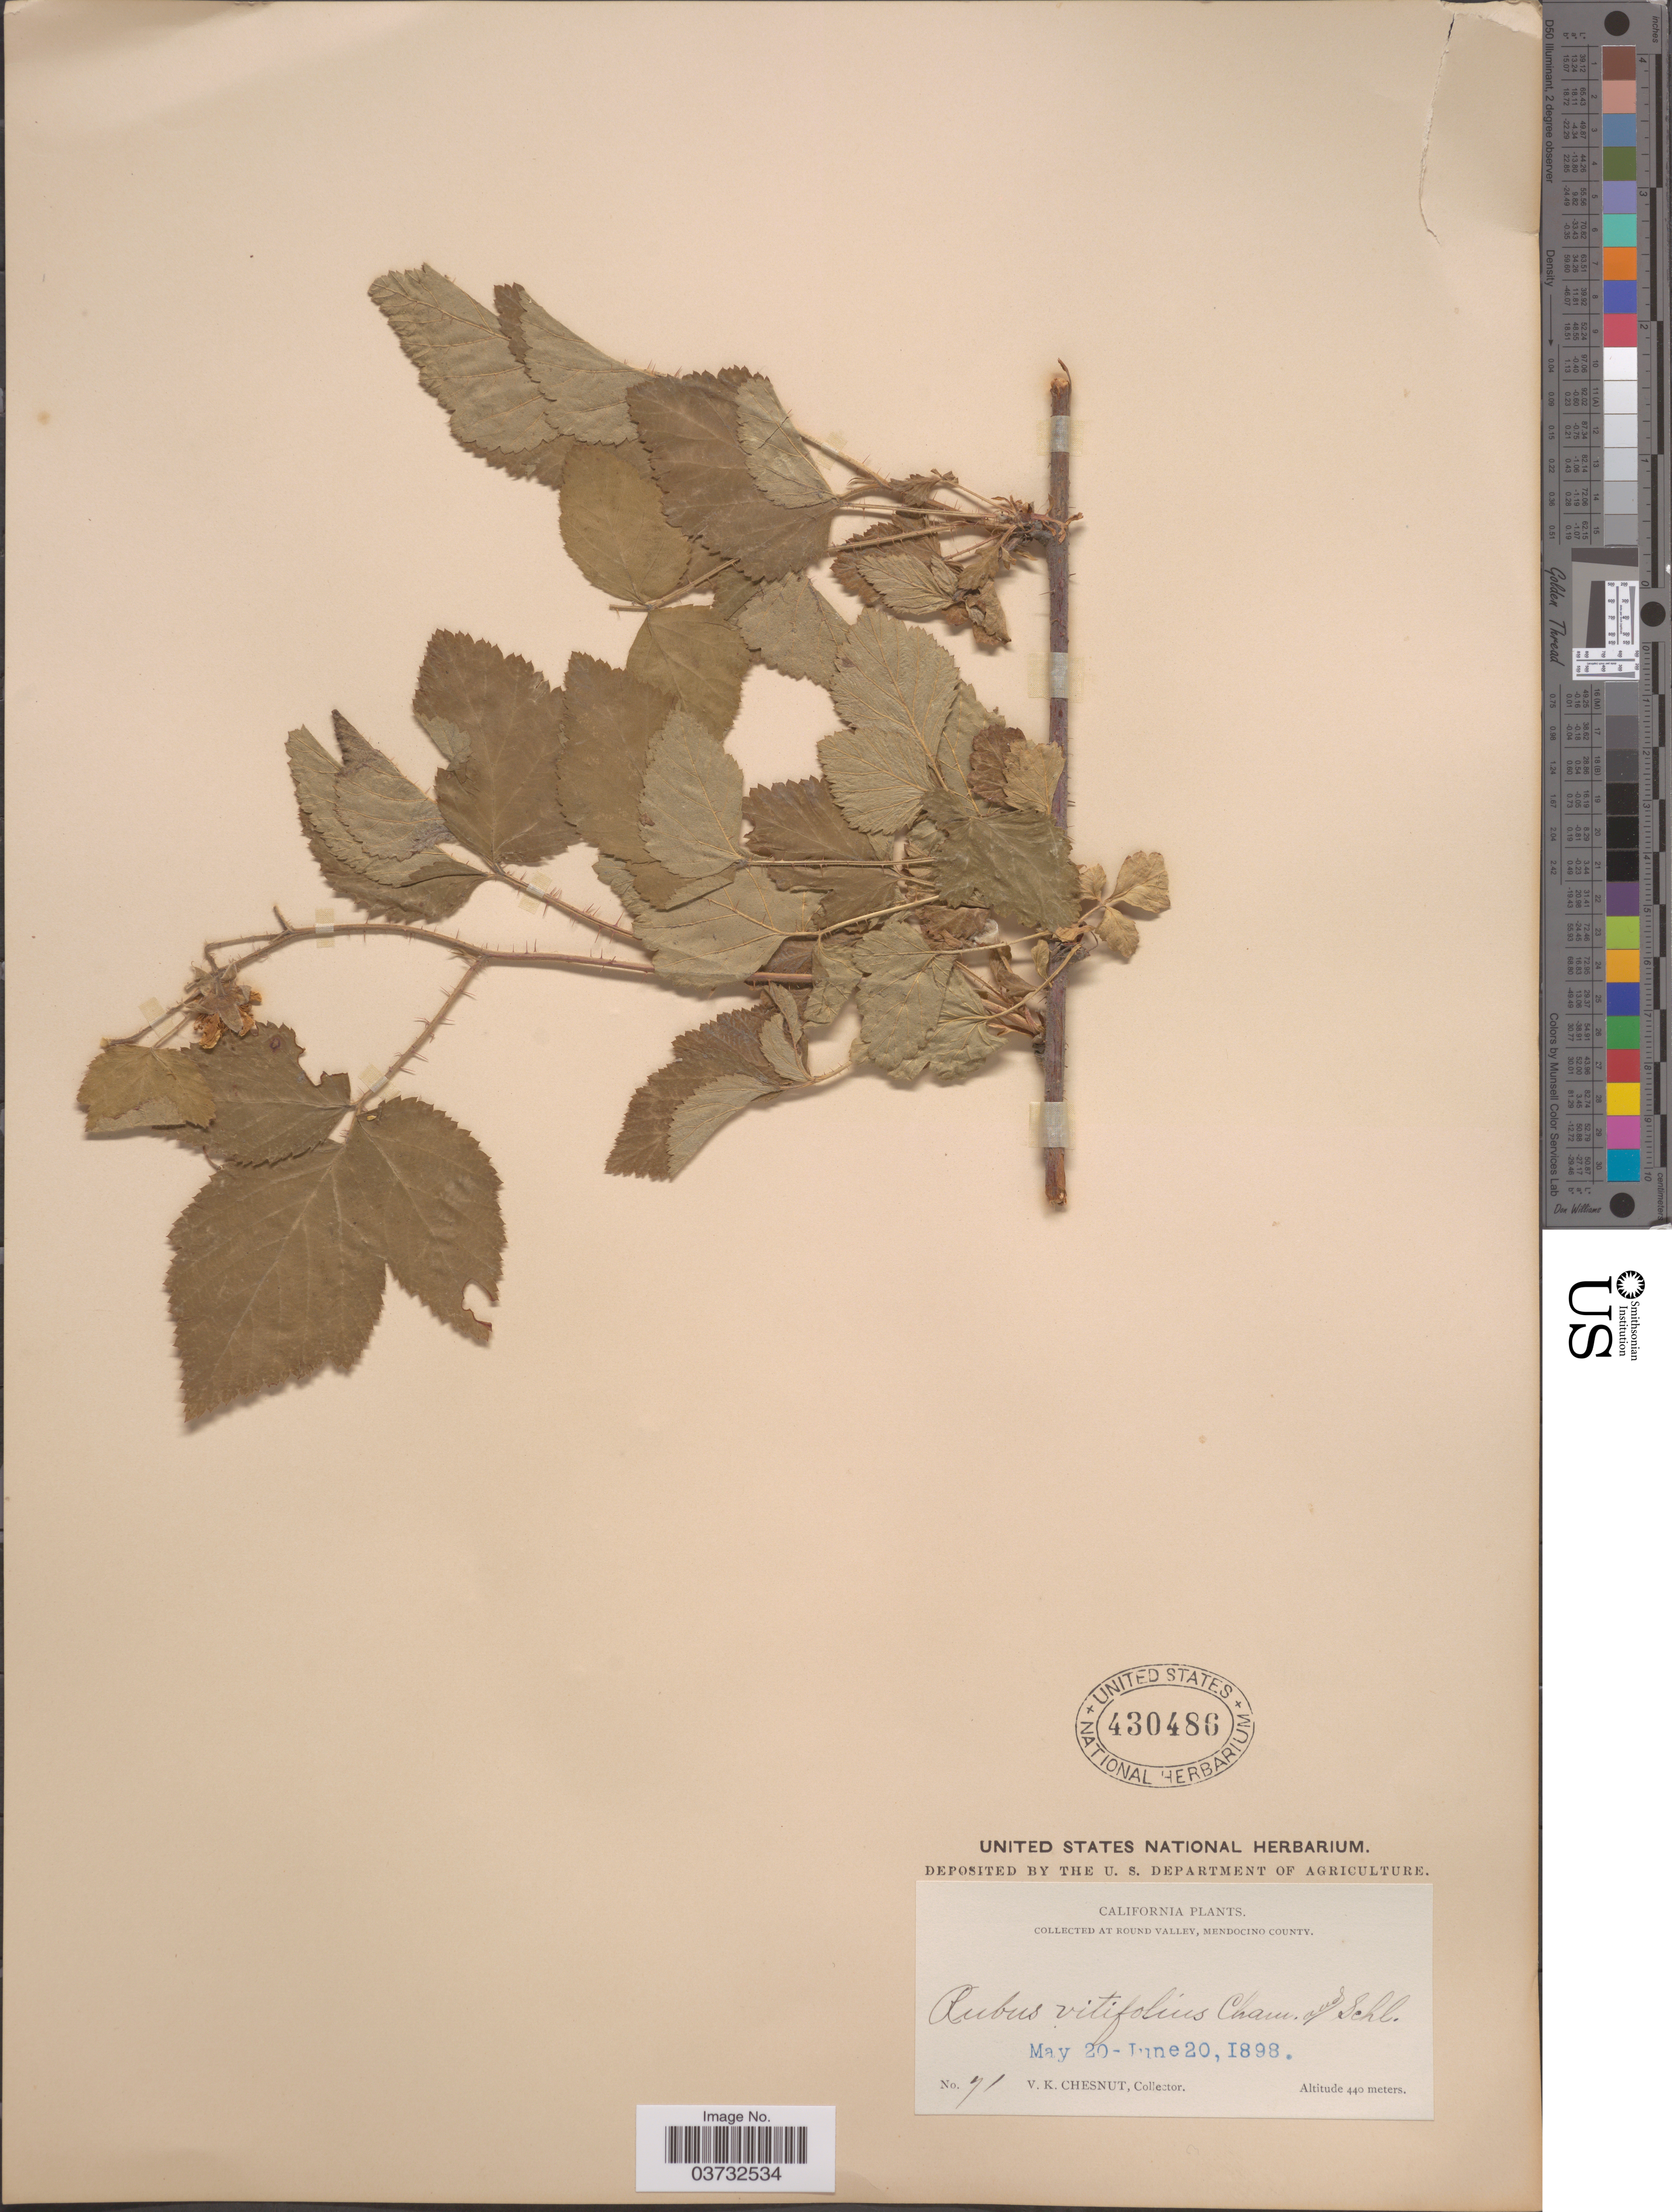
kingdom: Plantae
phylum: Tracheophyta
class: Magnoliopsida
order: Rosales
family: Rosaceae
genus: Rubus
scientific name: Rubus vitifolius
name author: Cham. & Schltdl.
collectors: V. Chesnut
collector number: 71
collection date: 1898-05-20/1898-06-20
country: United States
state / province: California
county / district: Mendocino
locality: At Round Valley, Mendocino County.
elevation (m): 440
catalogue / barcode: US 430486